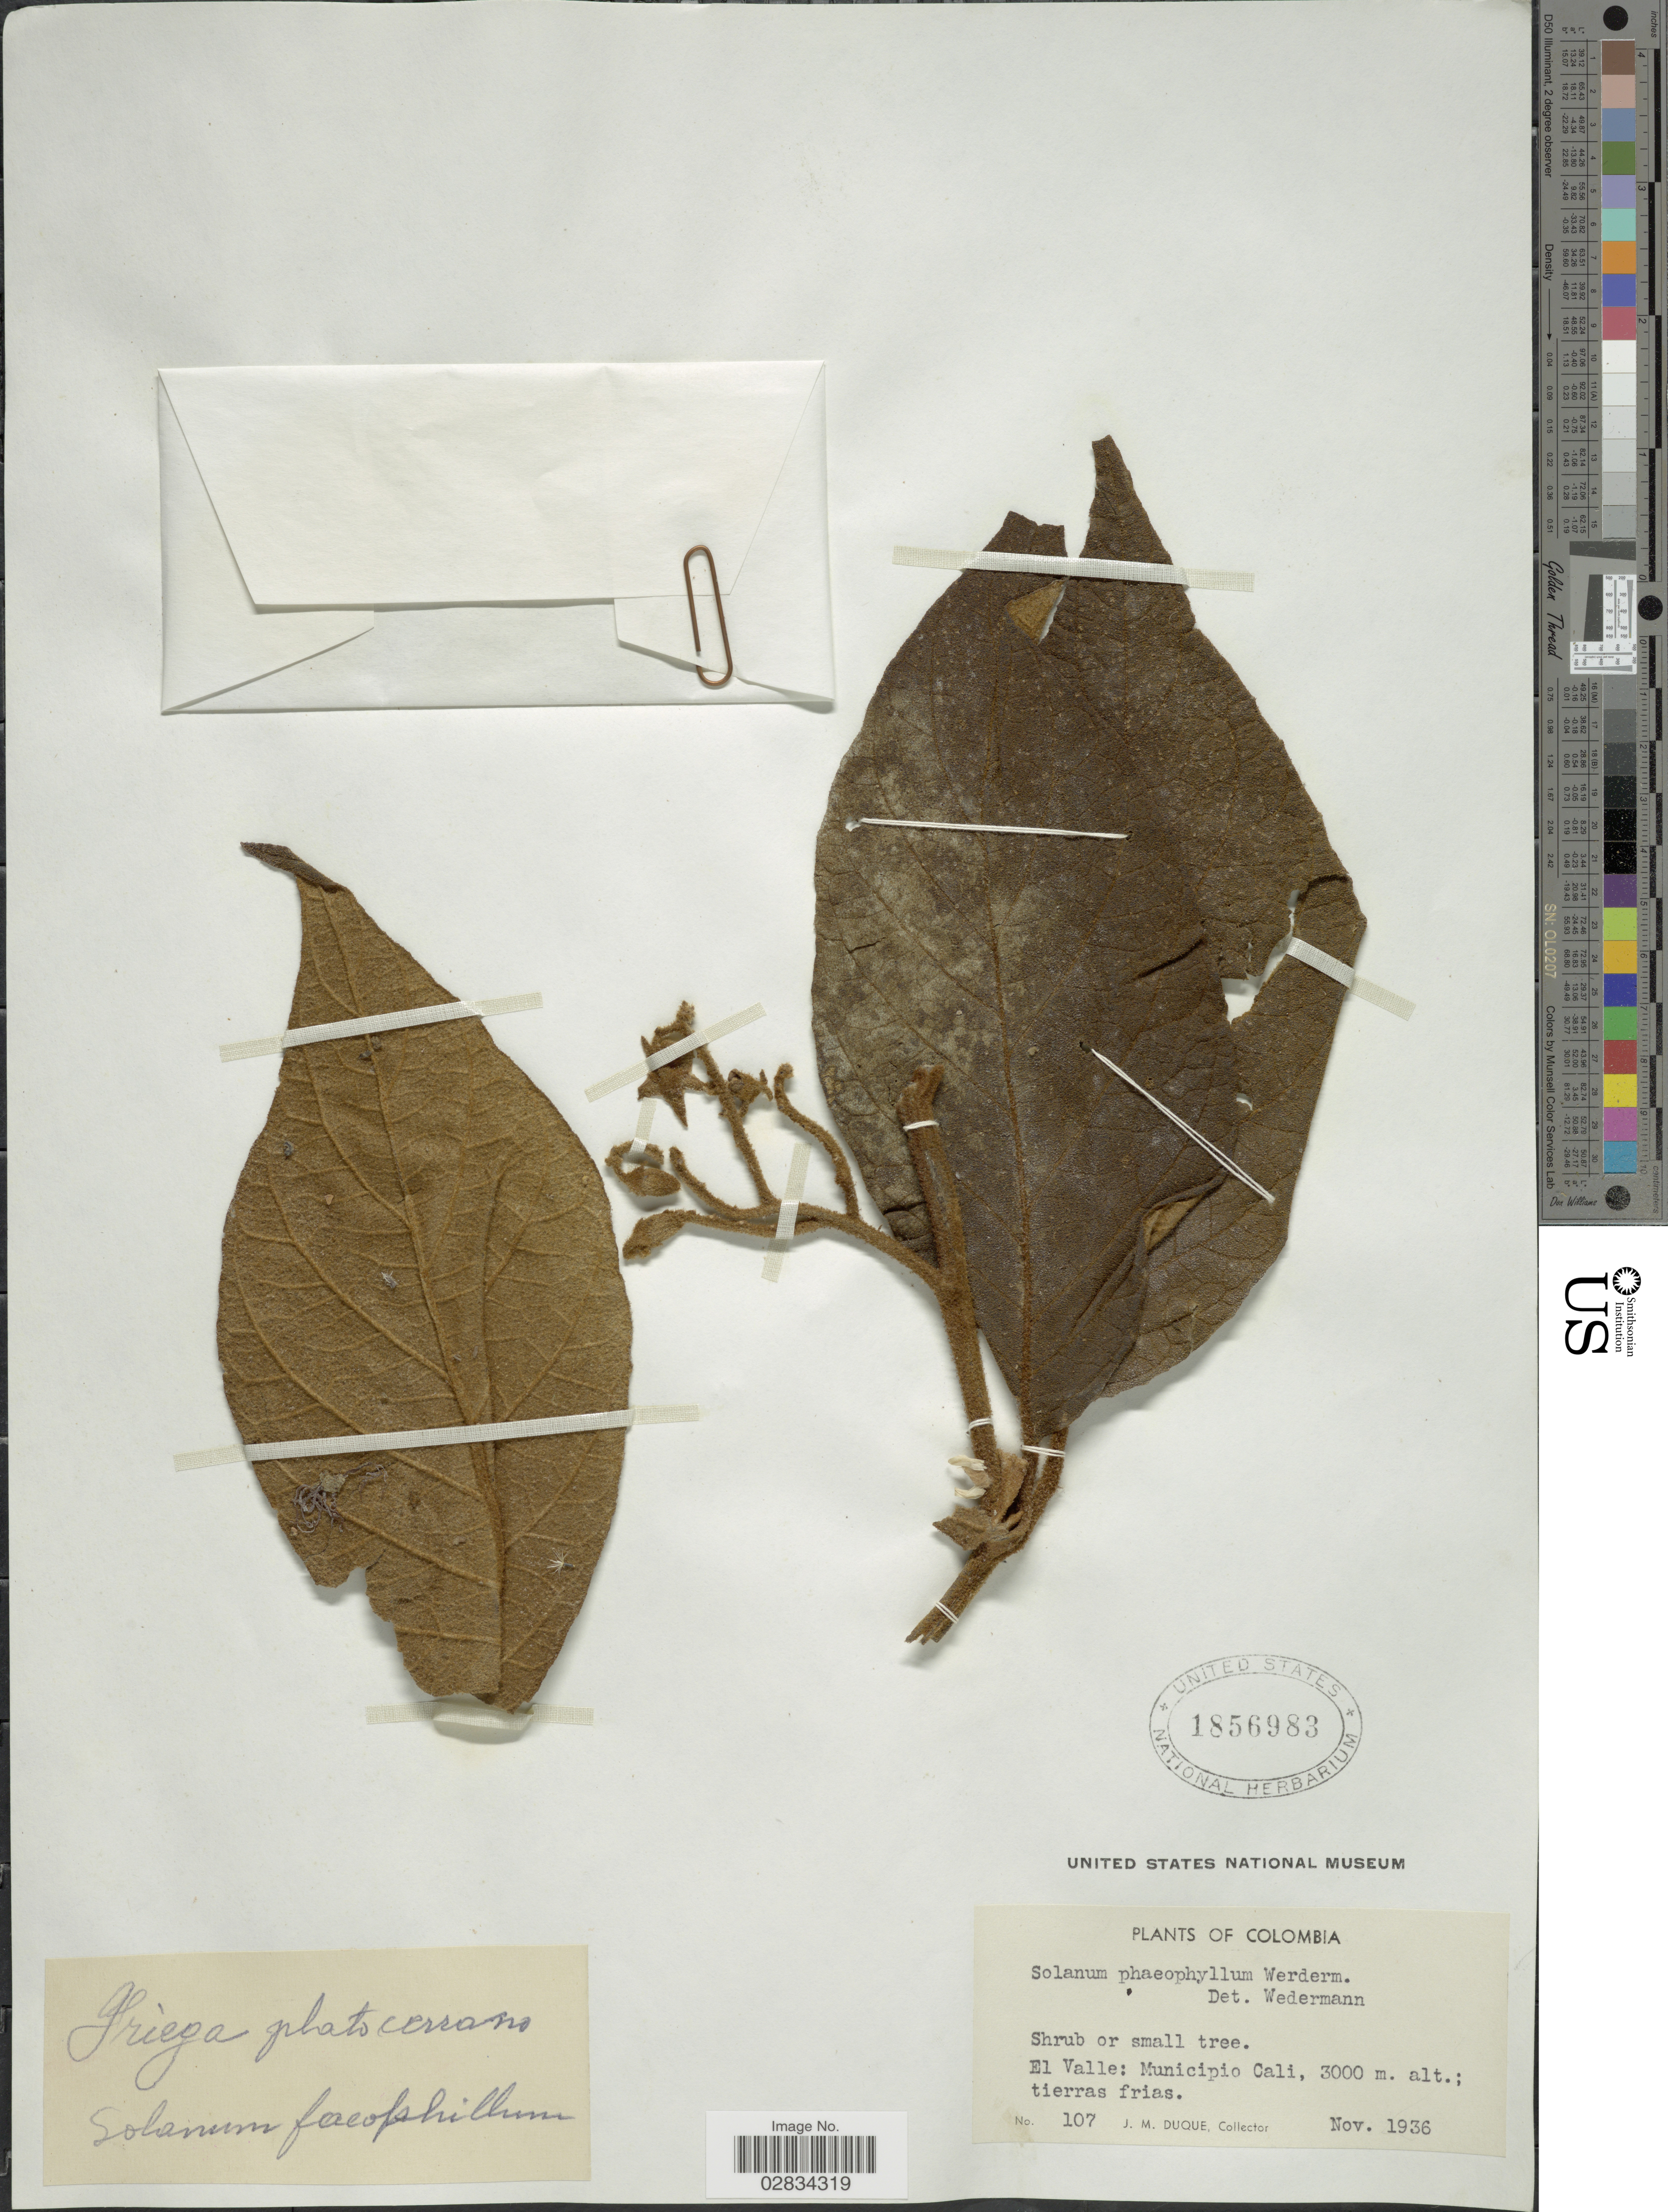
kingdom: Plantae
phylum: Tracheophyta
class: Magnoliopsida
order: Solanales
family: Solanaceae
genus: Solanum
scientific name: Solanum phaeophyllum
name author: Werderm.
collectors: J. Duque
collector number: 107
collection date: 1936-11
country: Colombia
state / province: Valle del Cauca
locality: El Valle: Municipio Cali.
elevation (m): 3000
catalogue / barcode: US 1856983